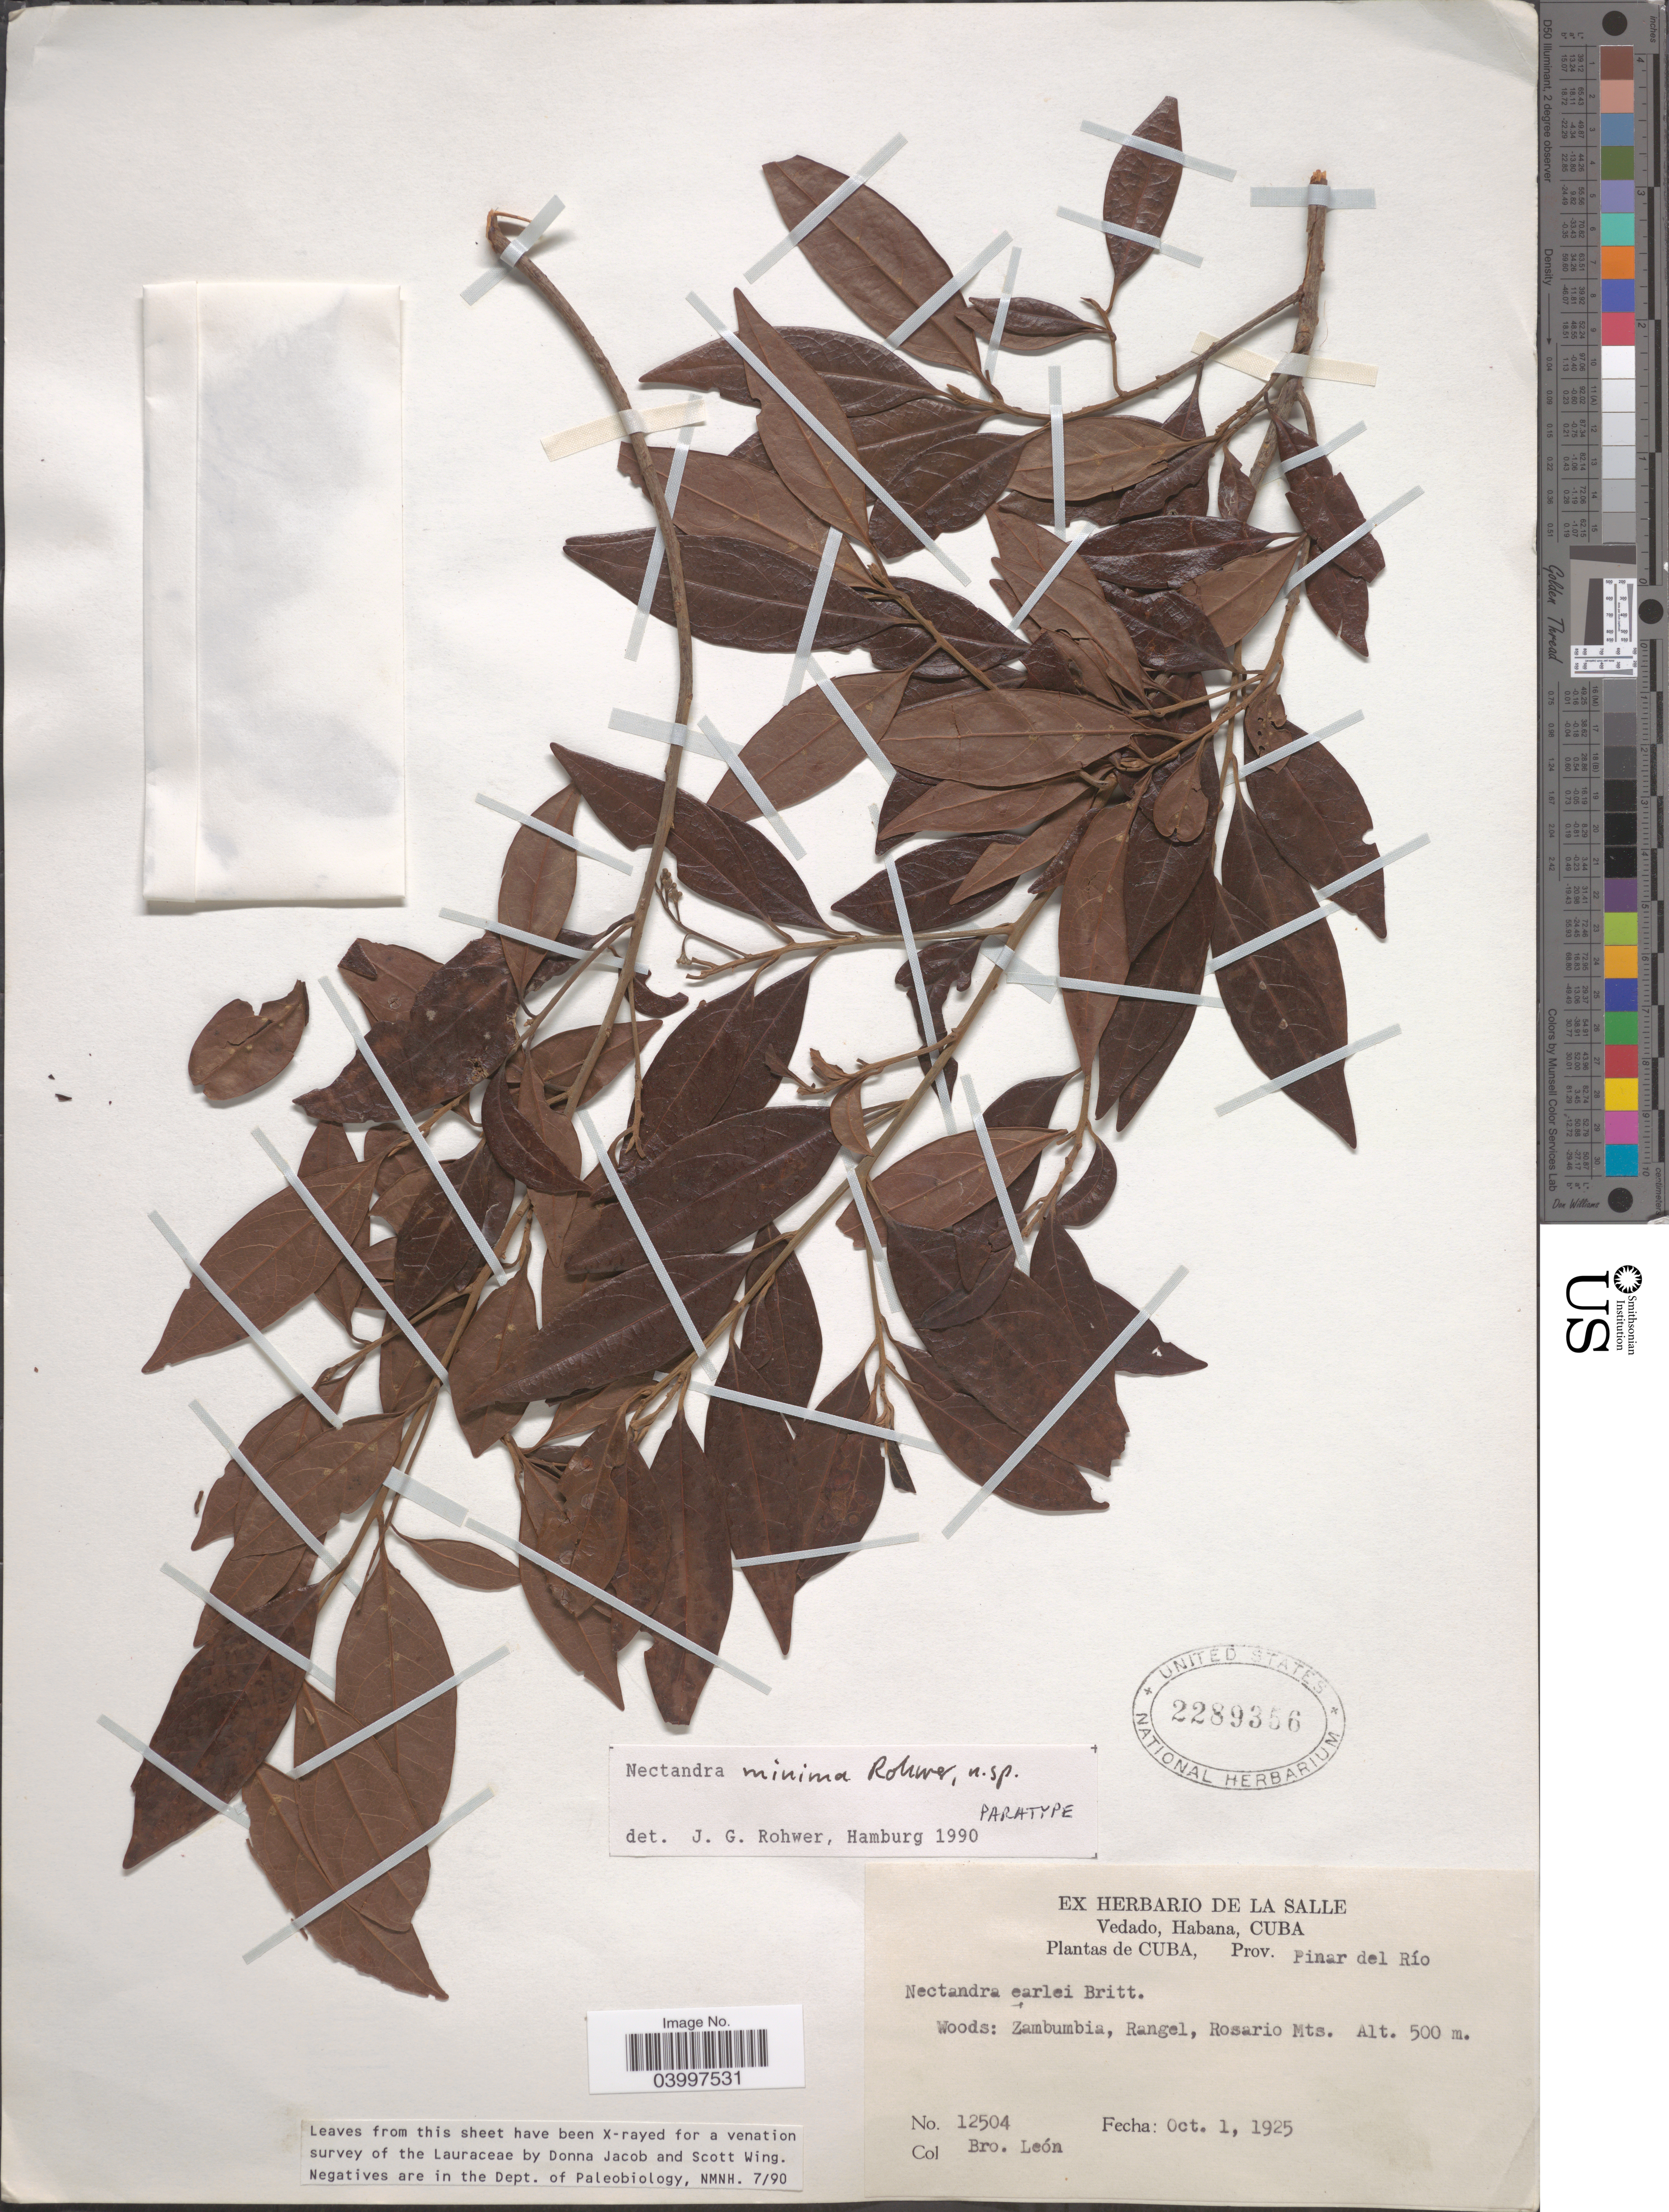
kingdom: Plantae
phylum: Tracheophyta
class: Magnoliopsida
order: Laurales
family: Lauraceae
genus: Nectandra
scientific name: Nectandra minima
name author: Rohwer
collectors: Bro. León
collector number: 12504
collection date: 1925-10-01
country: Cuba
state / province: Pinar del Río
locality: Woods: Zambumbia, Rangel, Rosario Mts.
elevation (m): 500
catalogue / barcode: US 2289356